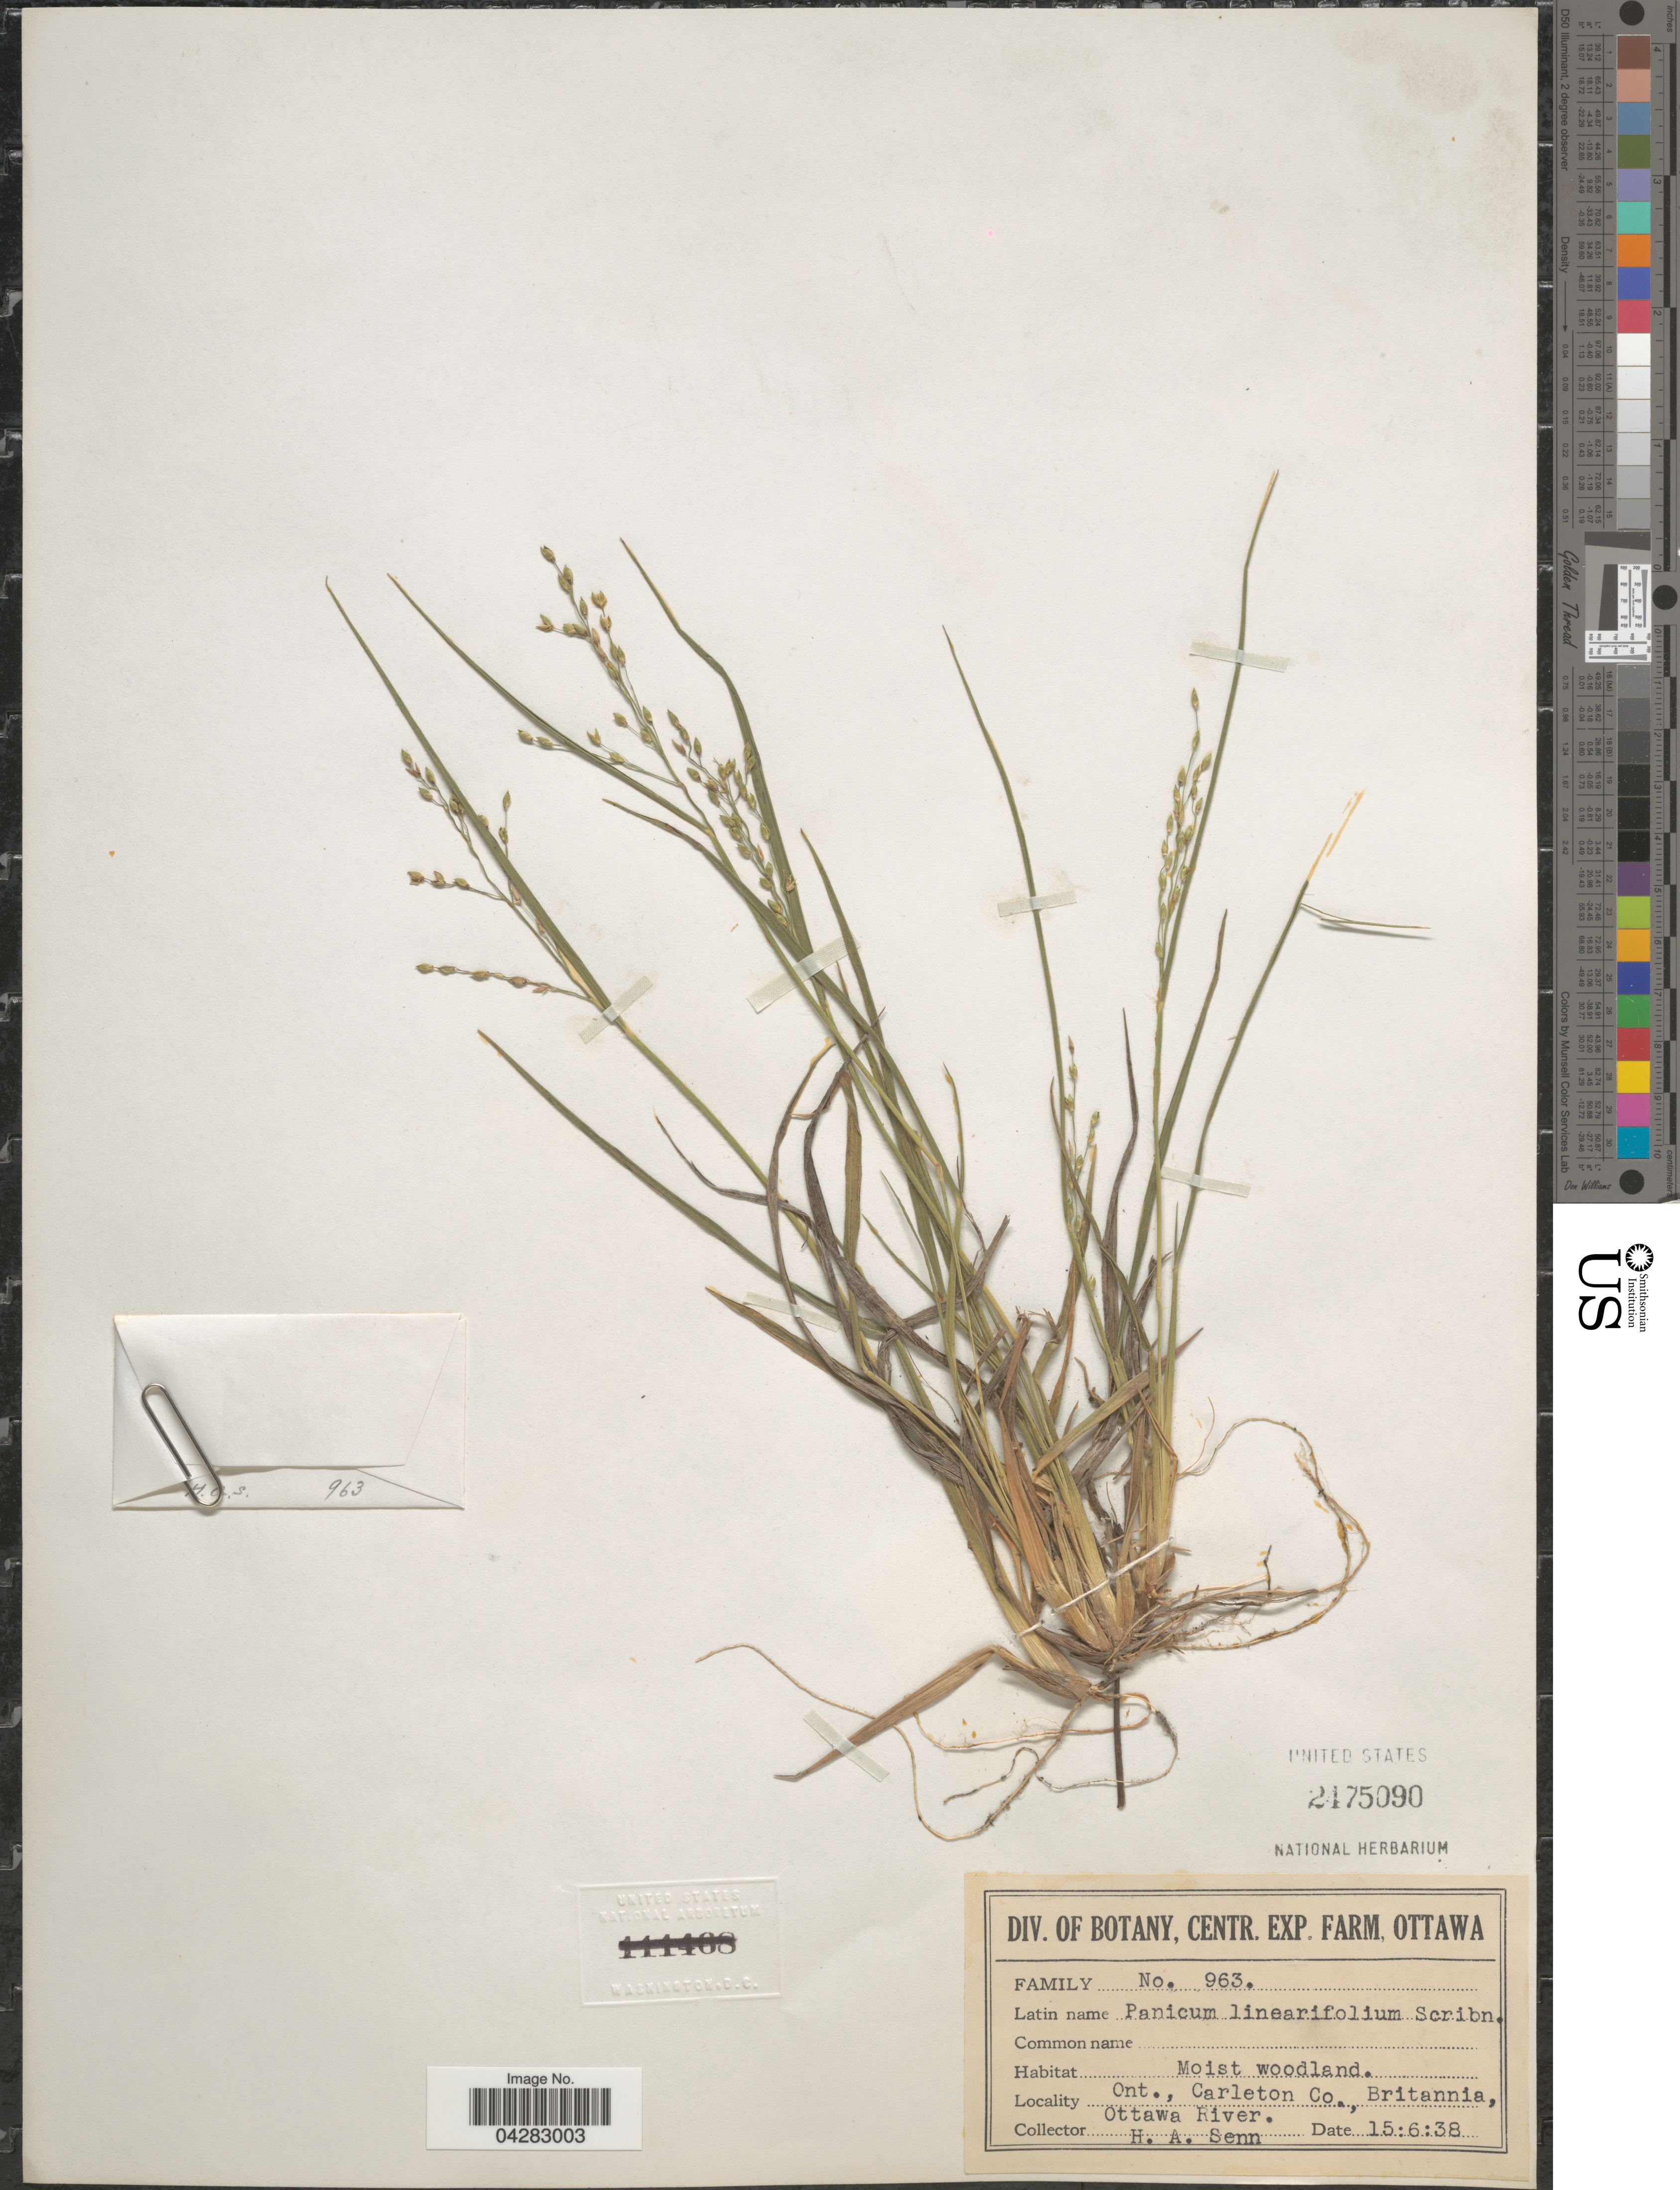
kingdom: Plantae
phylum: Tracheophyta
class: Liliopsida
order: Poales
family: Poaceae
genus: Dichanthelium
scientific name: Dichanthelium linearifolium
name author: (Scribn.) Gould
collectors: H. Senn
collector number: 963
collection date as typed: Transcribed d/m/y: 15/6/38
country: Canada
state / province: Ontario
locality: Div. of Botany, Centr. Exp. Farm, Ottawa. Moist woodland. Carleton Co., Britannia, Ottawa River.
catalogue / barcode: US 2475090